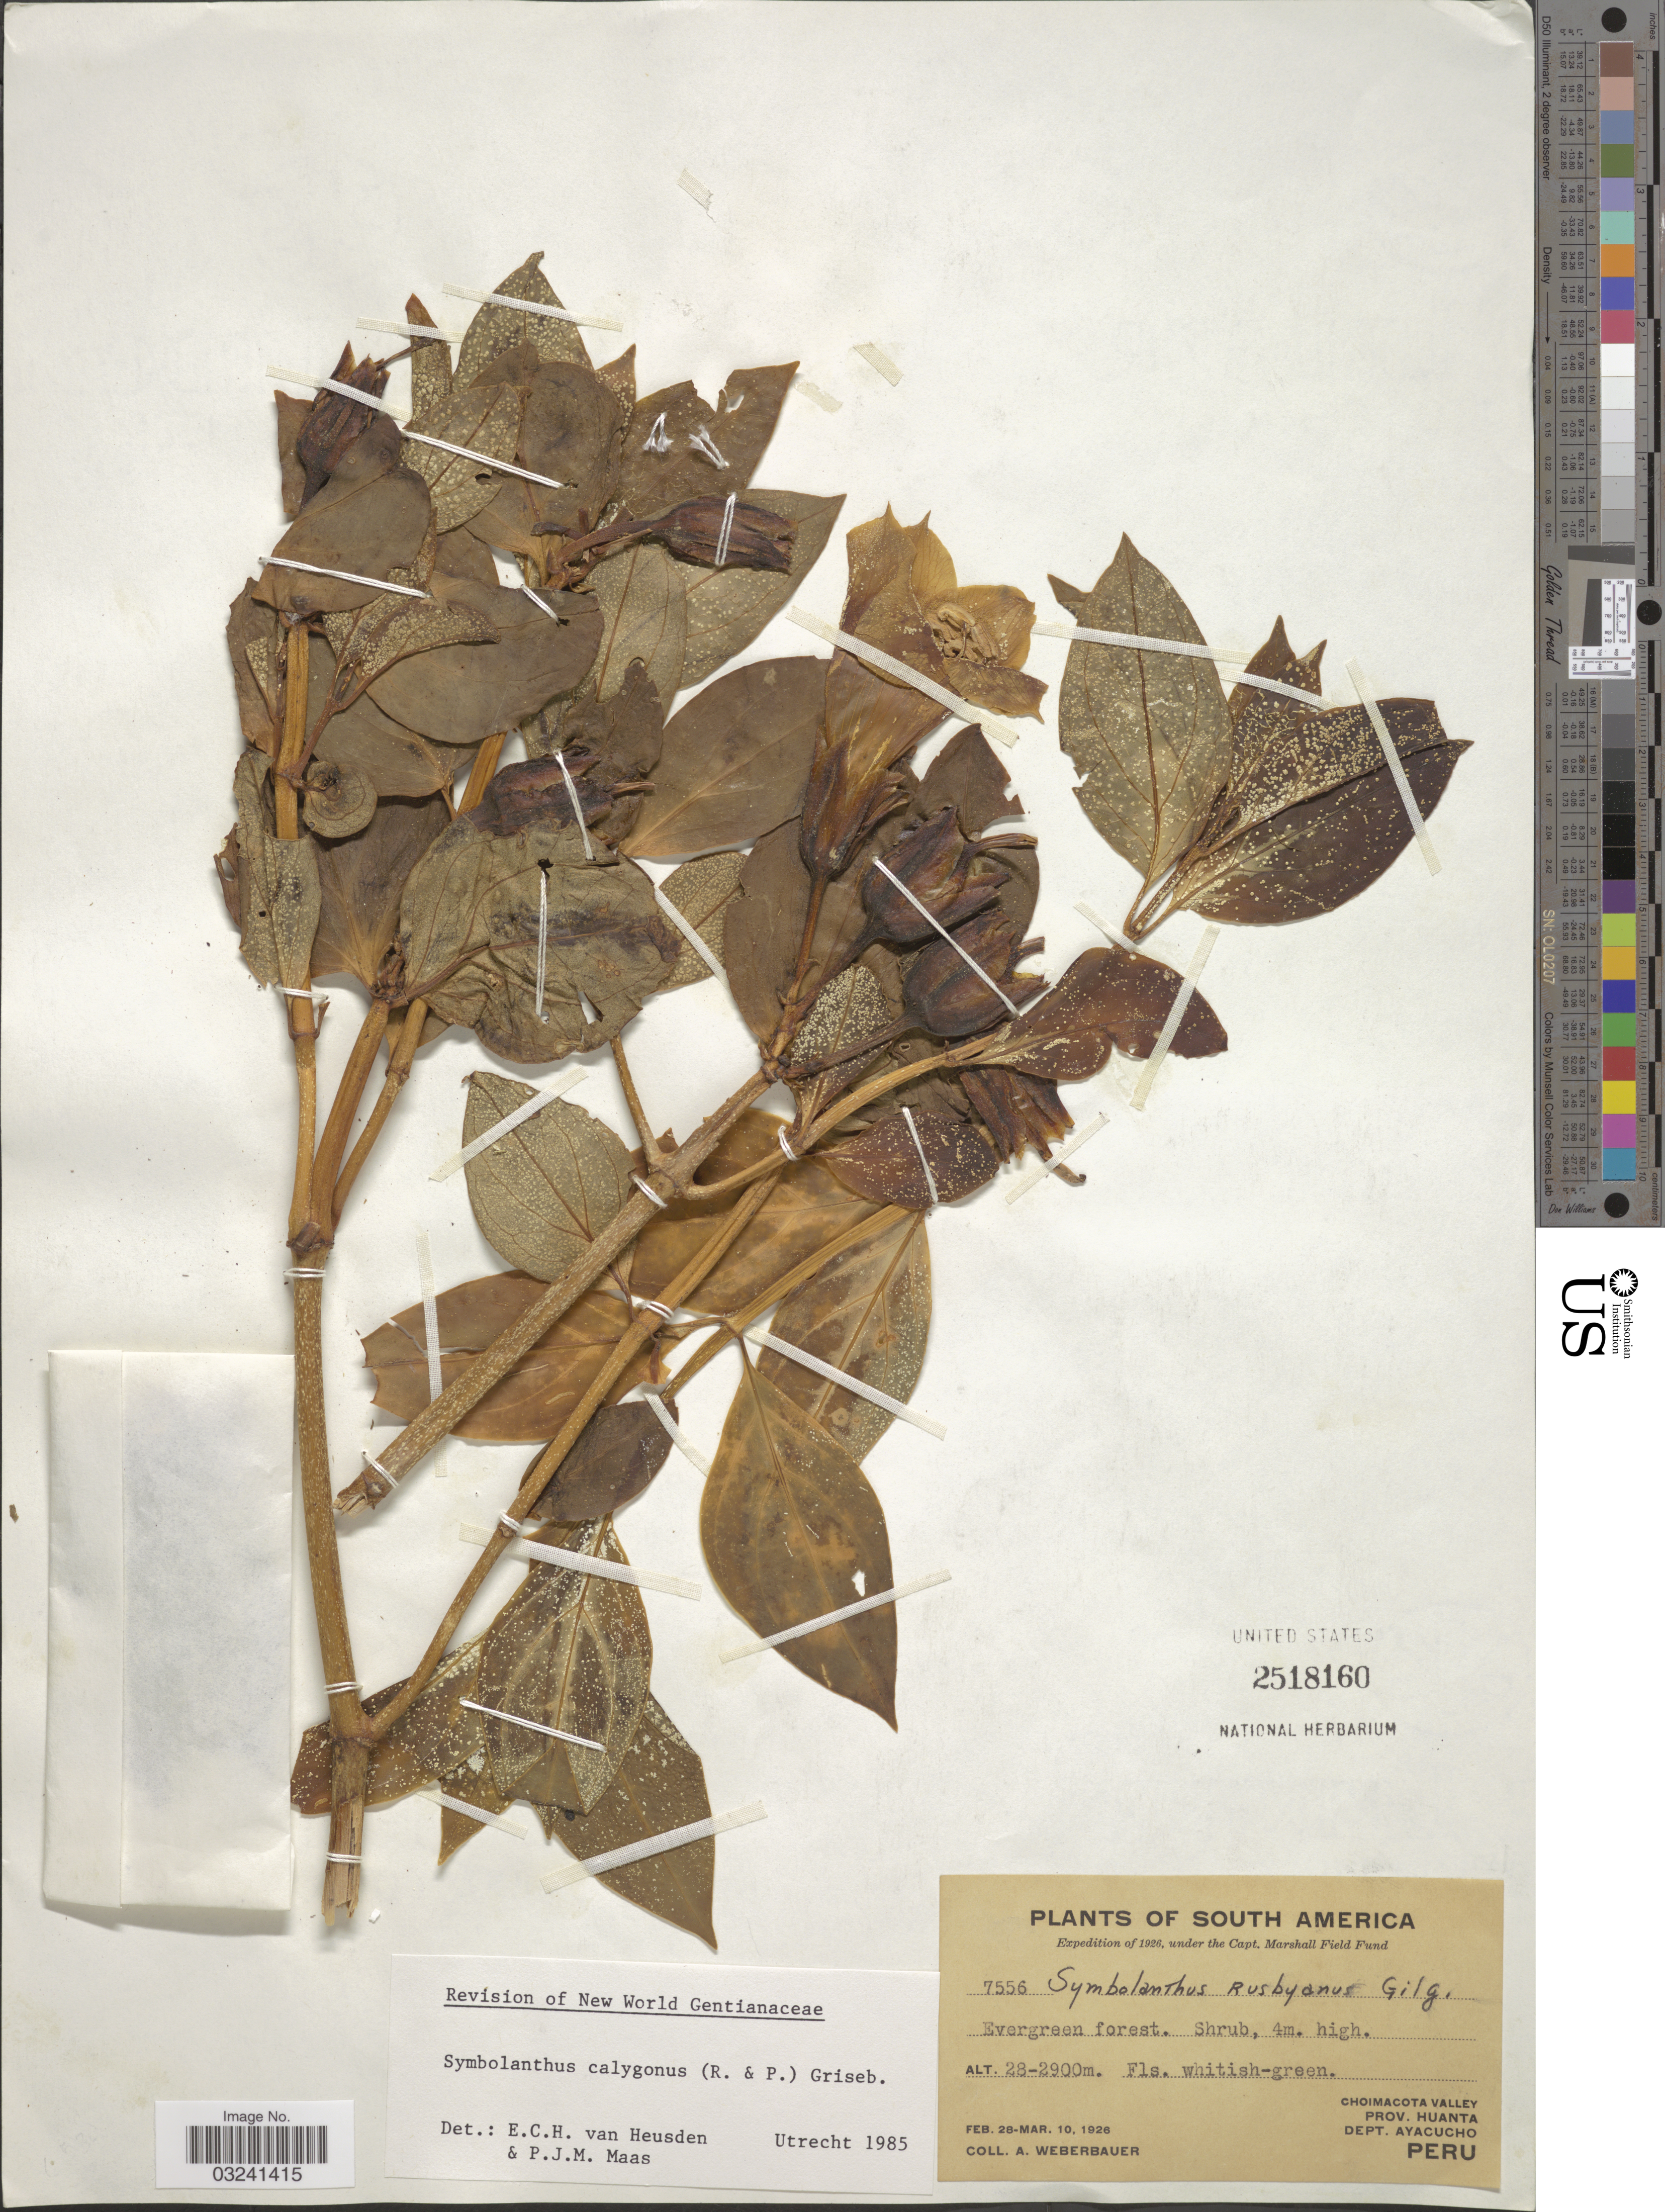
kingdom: Plantae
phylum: Tracheophyta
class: Magnoliopsida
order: Gentianales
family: Gentianaceae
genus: Symbolanthus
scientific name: Symbolanthus calygonus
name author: (Ruiz & Pav.) Griseb. ex Gilg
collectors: A. Weberbauer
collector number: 7556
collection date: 1926-02-28/1926-03-10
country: Peru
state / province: Ayacucho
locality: Choimacota Valley, Prov. Huanta, Dept. Ayacucho.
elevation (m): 2800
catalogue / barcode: US 2518160